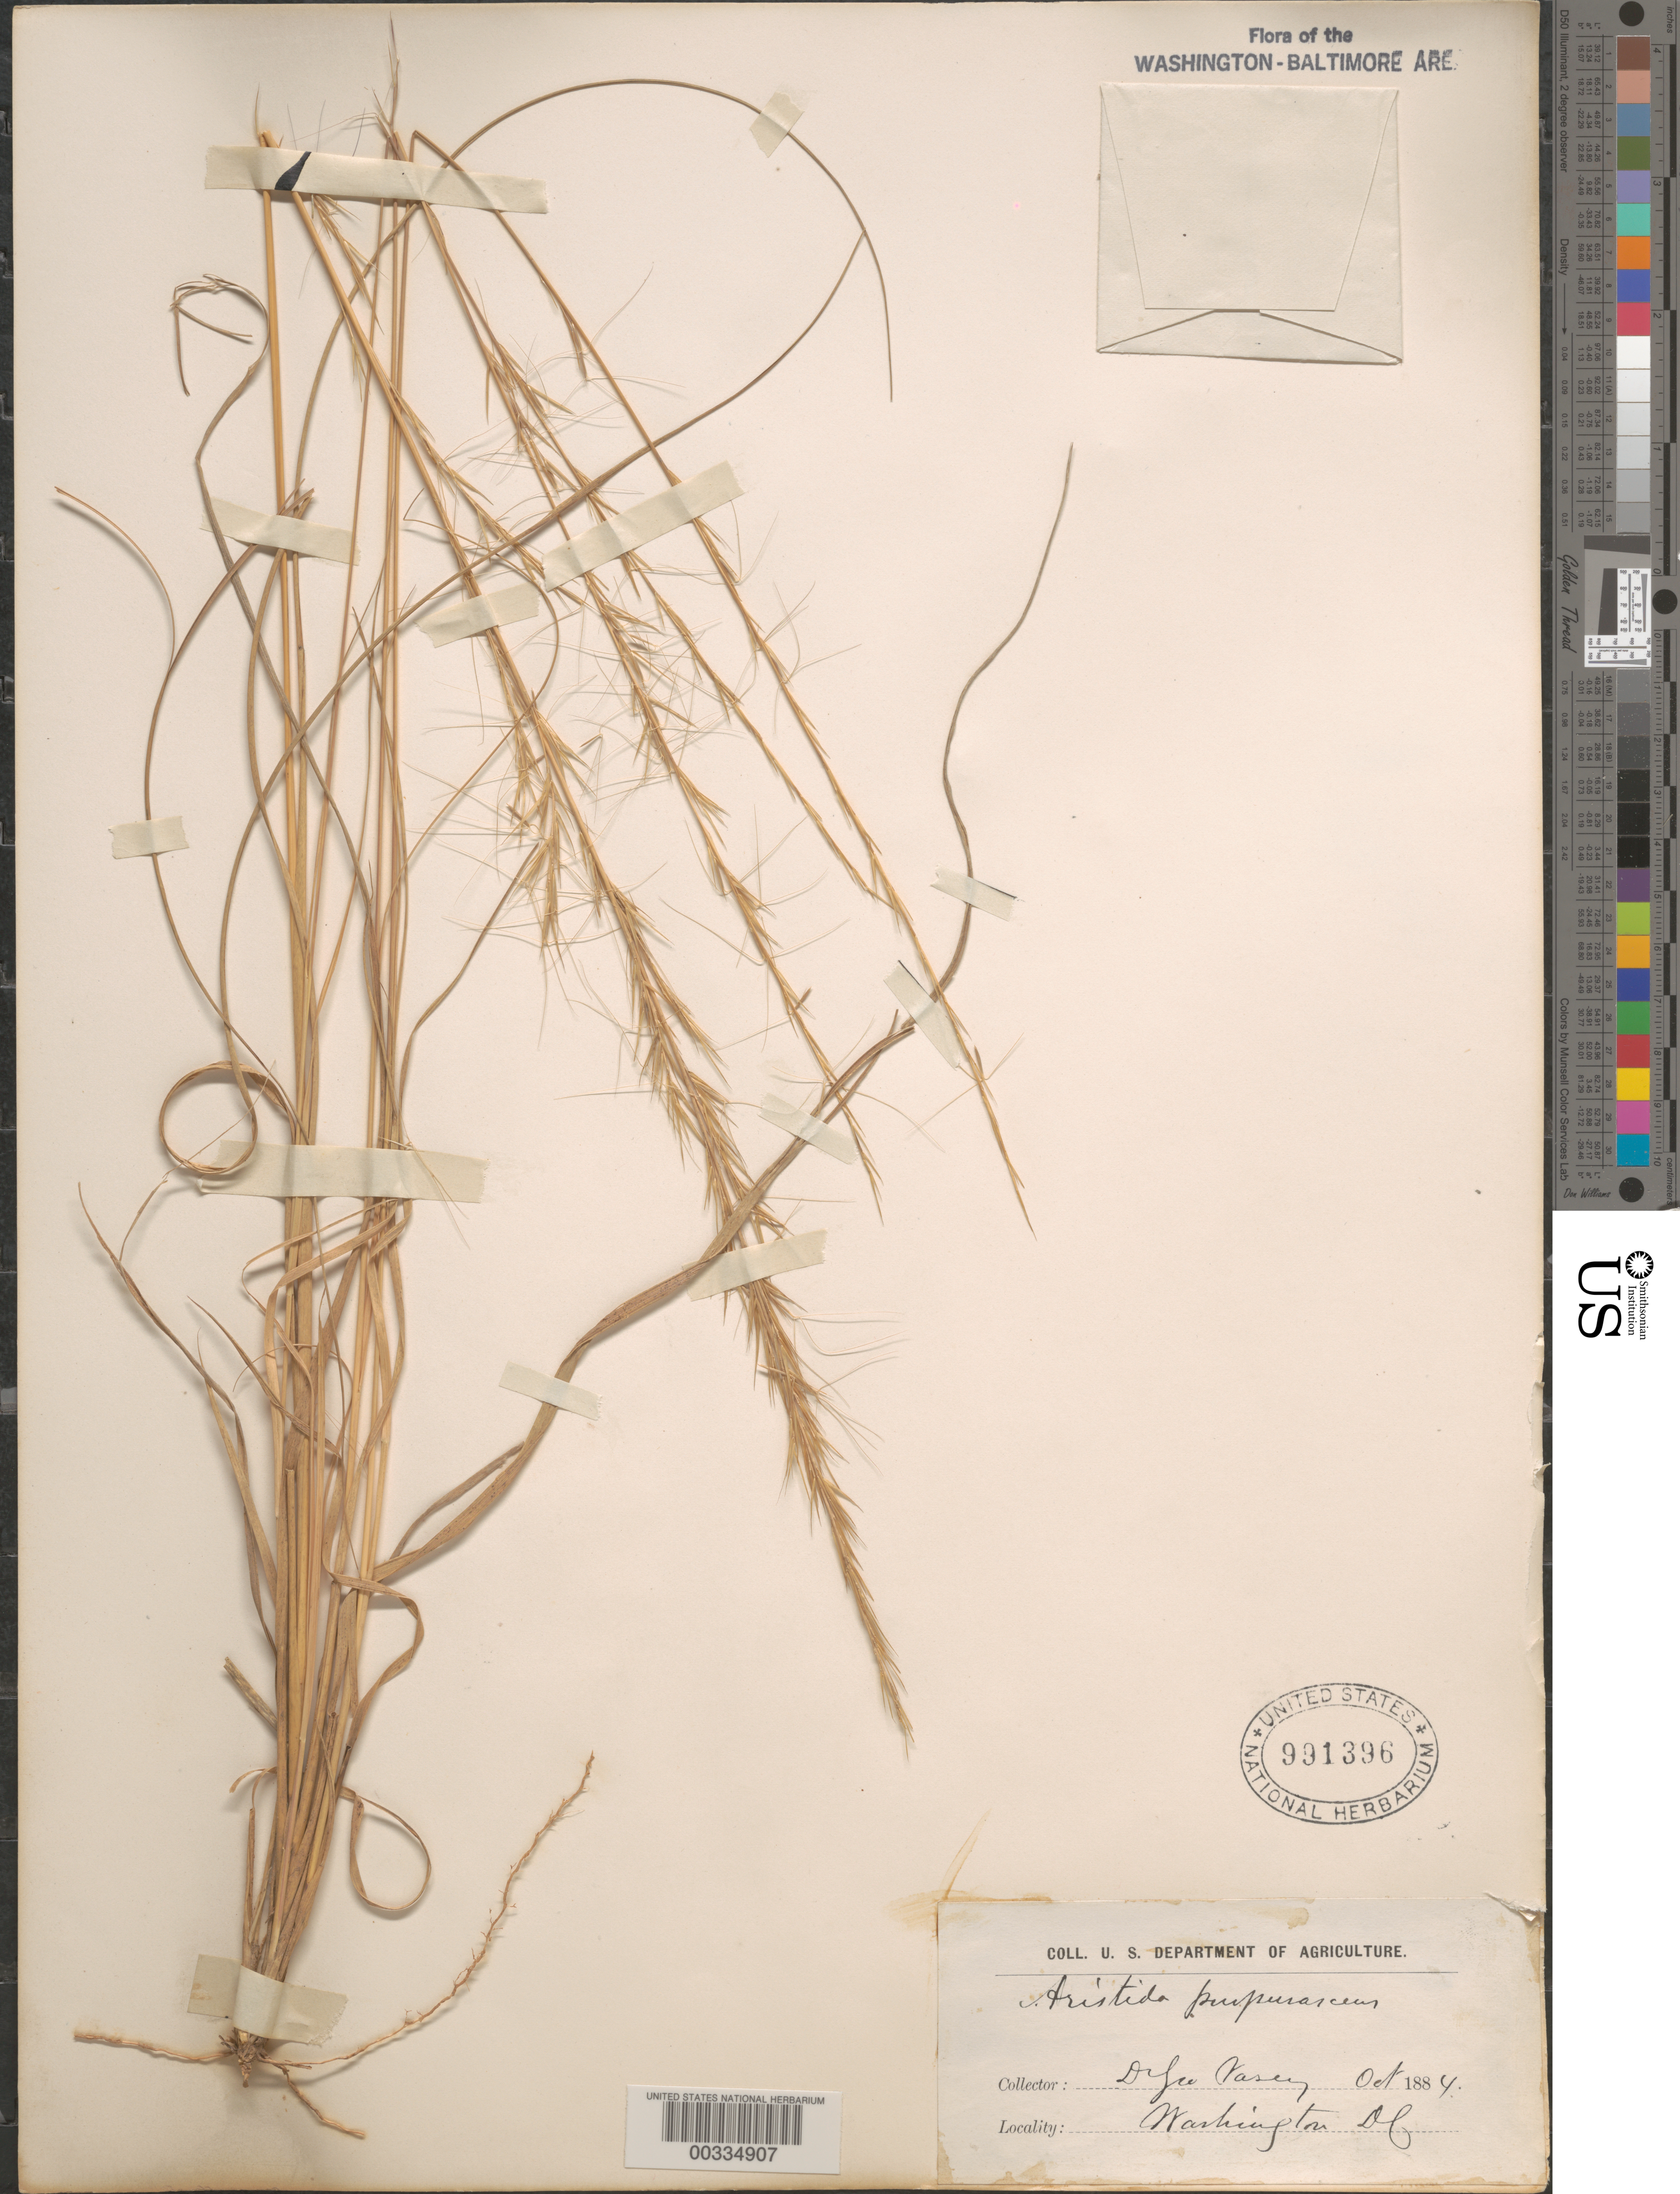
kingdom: Plantae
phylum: Tracheophyta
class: Liliopsida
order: Poales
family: Poaceae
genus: Aristida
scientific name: Aristida purpurascens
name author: Poir. in Lam.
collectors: G. Vasey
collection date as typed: Oct 1884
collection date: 1884-10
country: United States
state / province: District of Columbia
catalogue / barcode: US 991396